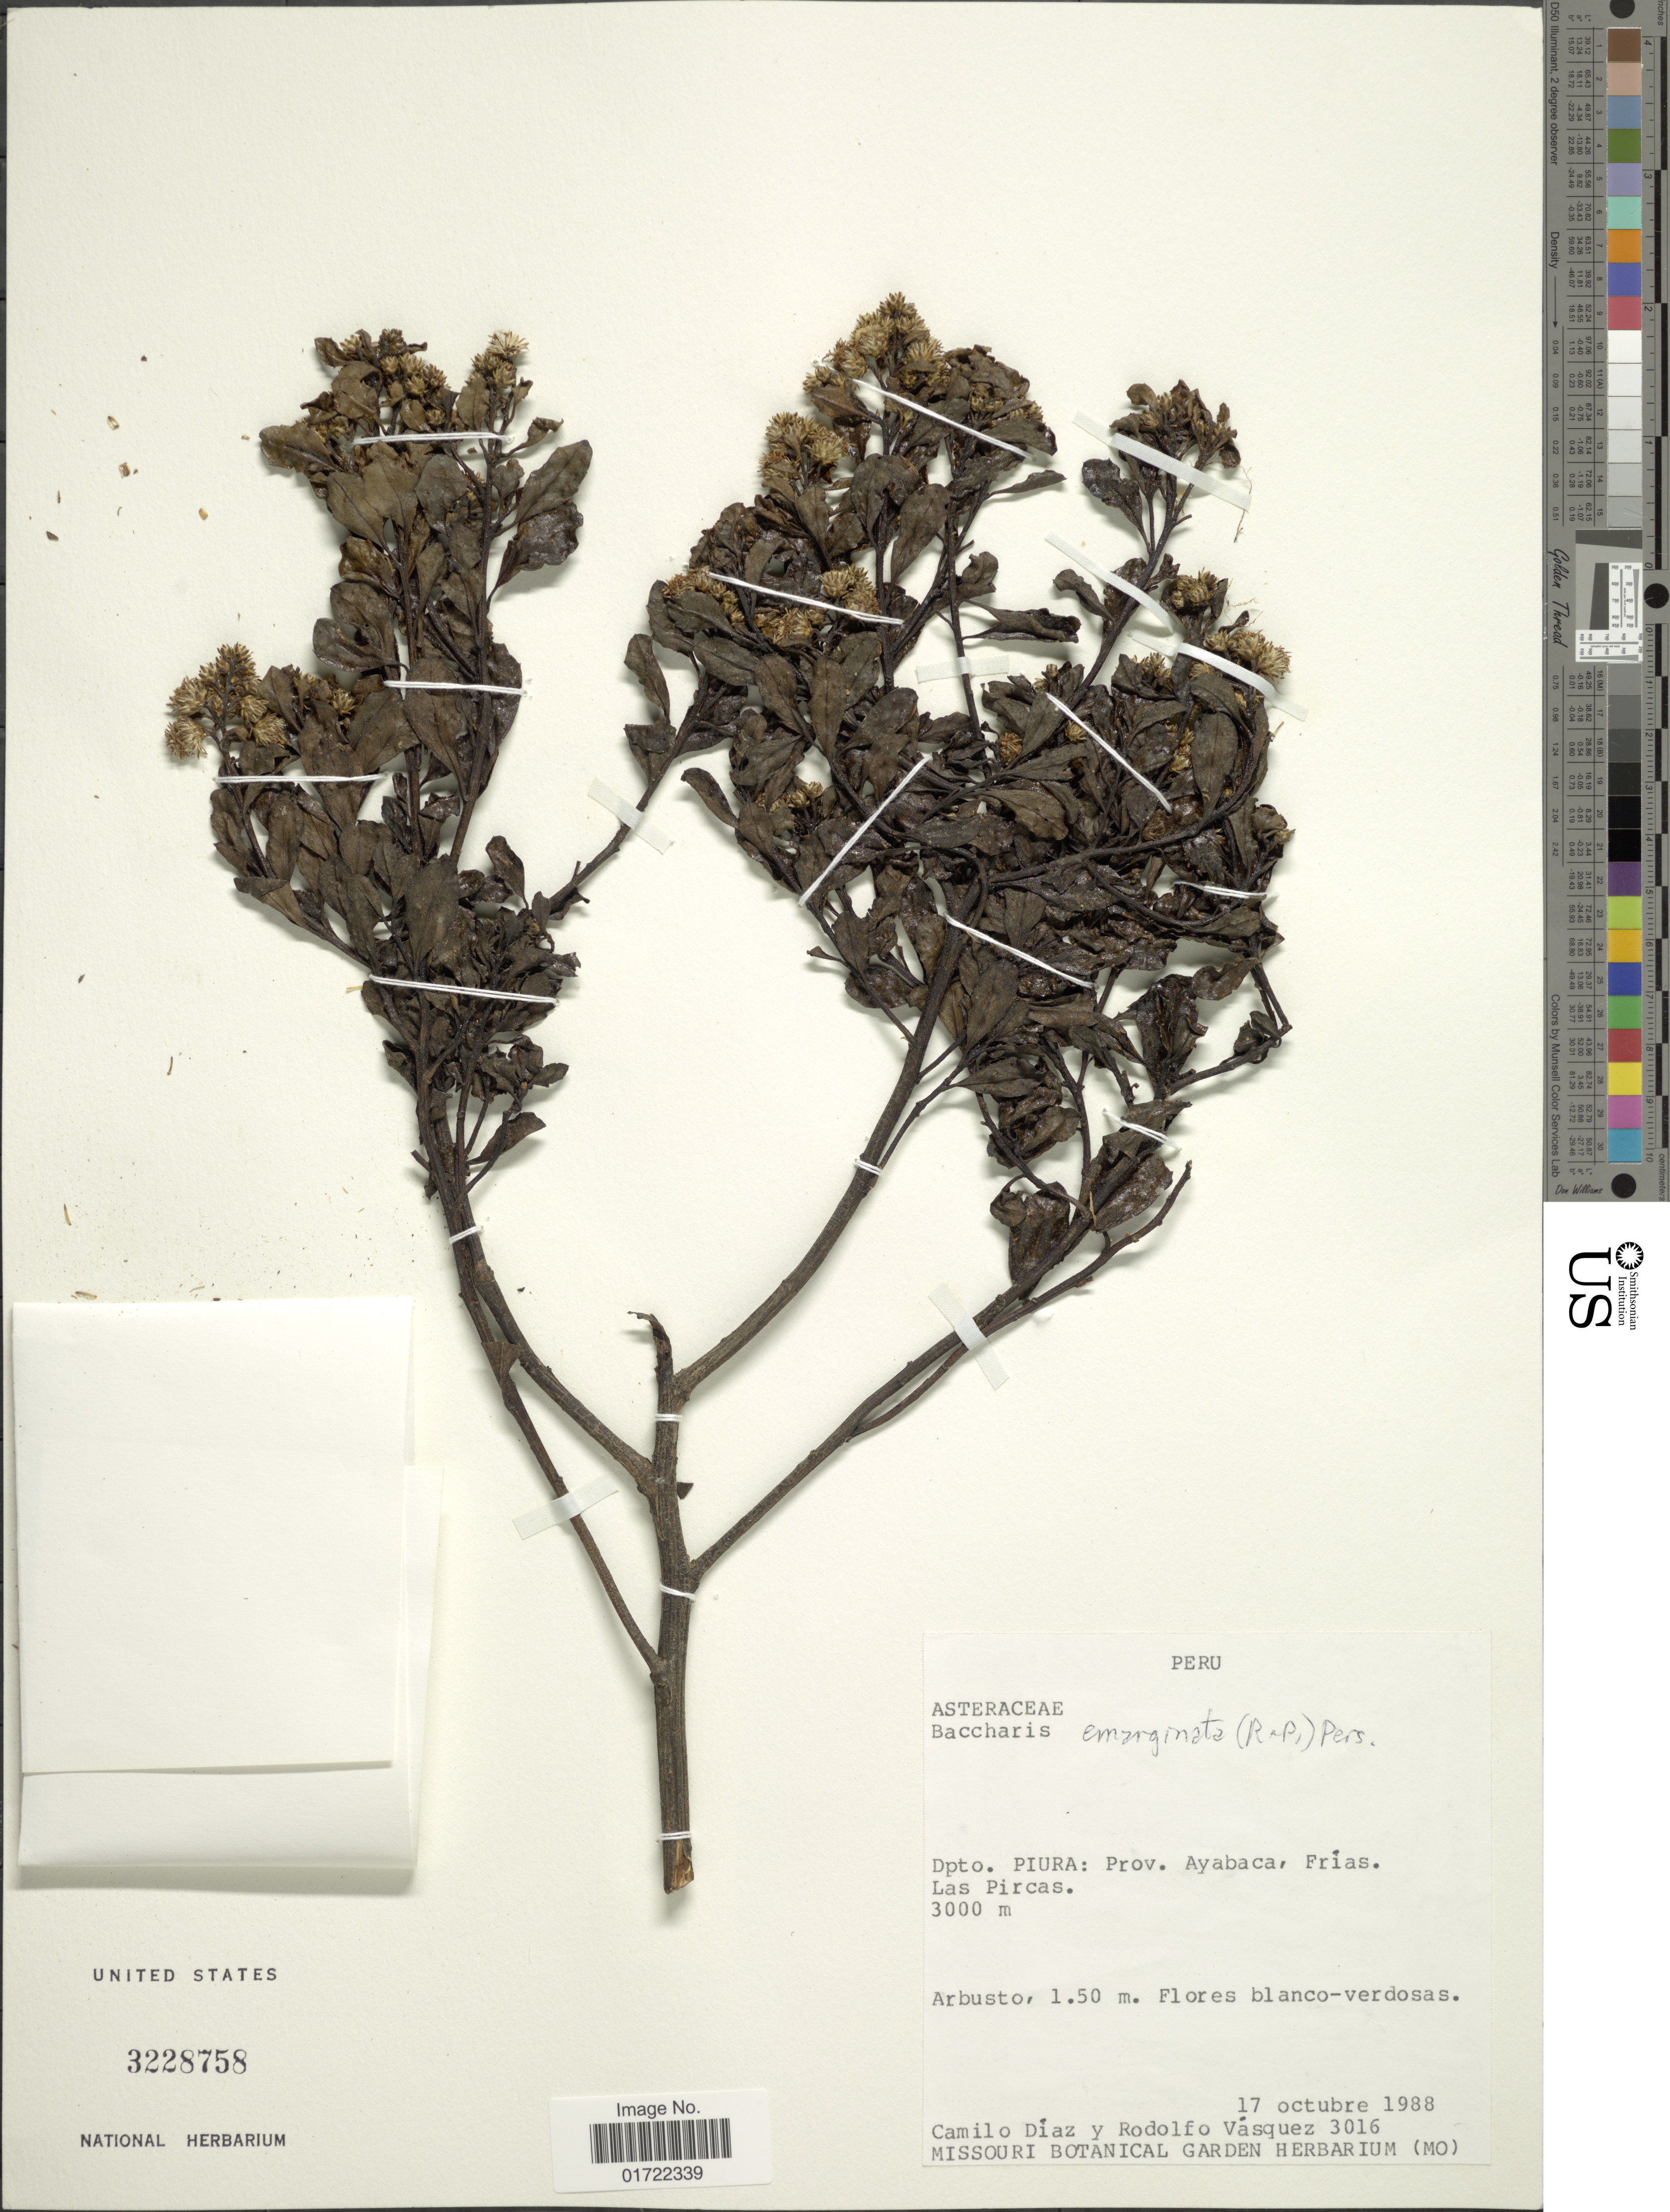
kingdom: Plantae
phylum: Tracheophyta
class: Magnoliopsida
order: Asterales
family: Asteraceae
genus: Baccharis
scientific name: Baccharis emarginata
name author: (Ruiz & Pav.) Pers.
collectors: C. Díaz & R. Vásquez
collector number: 3016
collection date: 1988-10-17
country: Peru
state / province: Piura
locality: Prov. Ayabaca, Frias, Las Pircas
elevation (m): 3000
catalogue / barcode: US 3228758